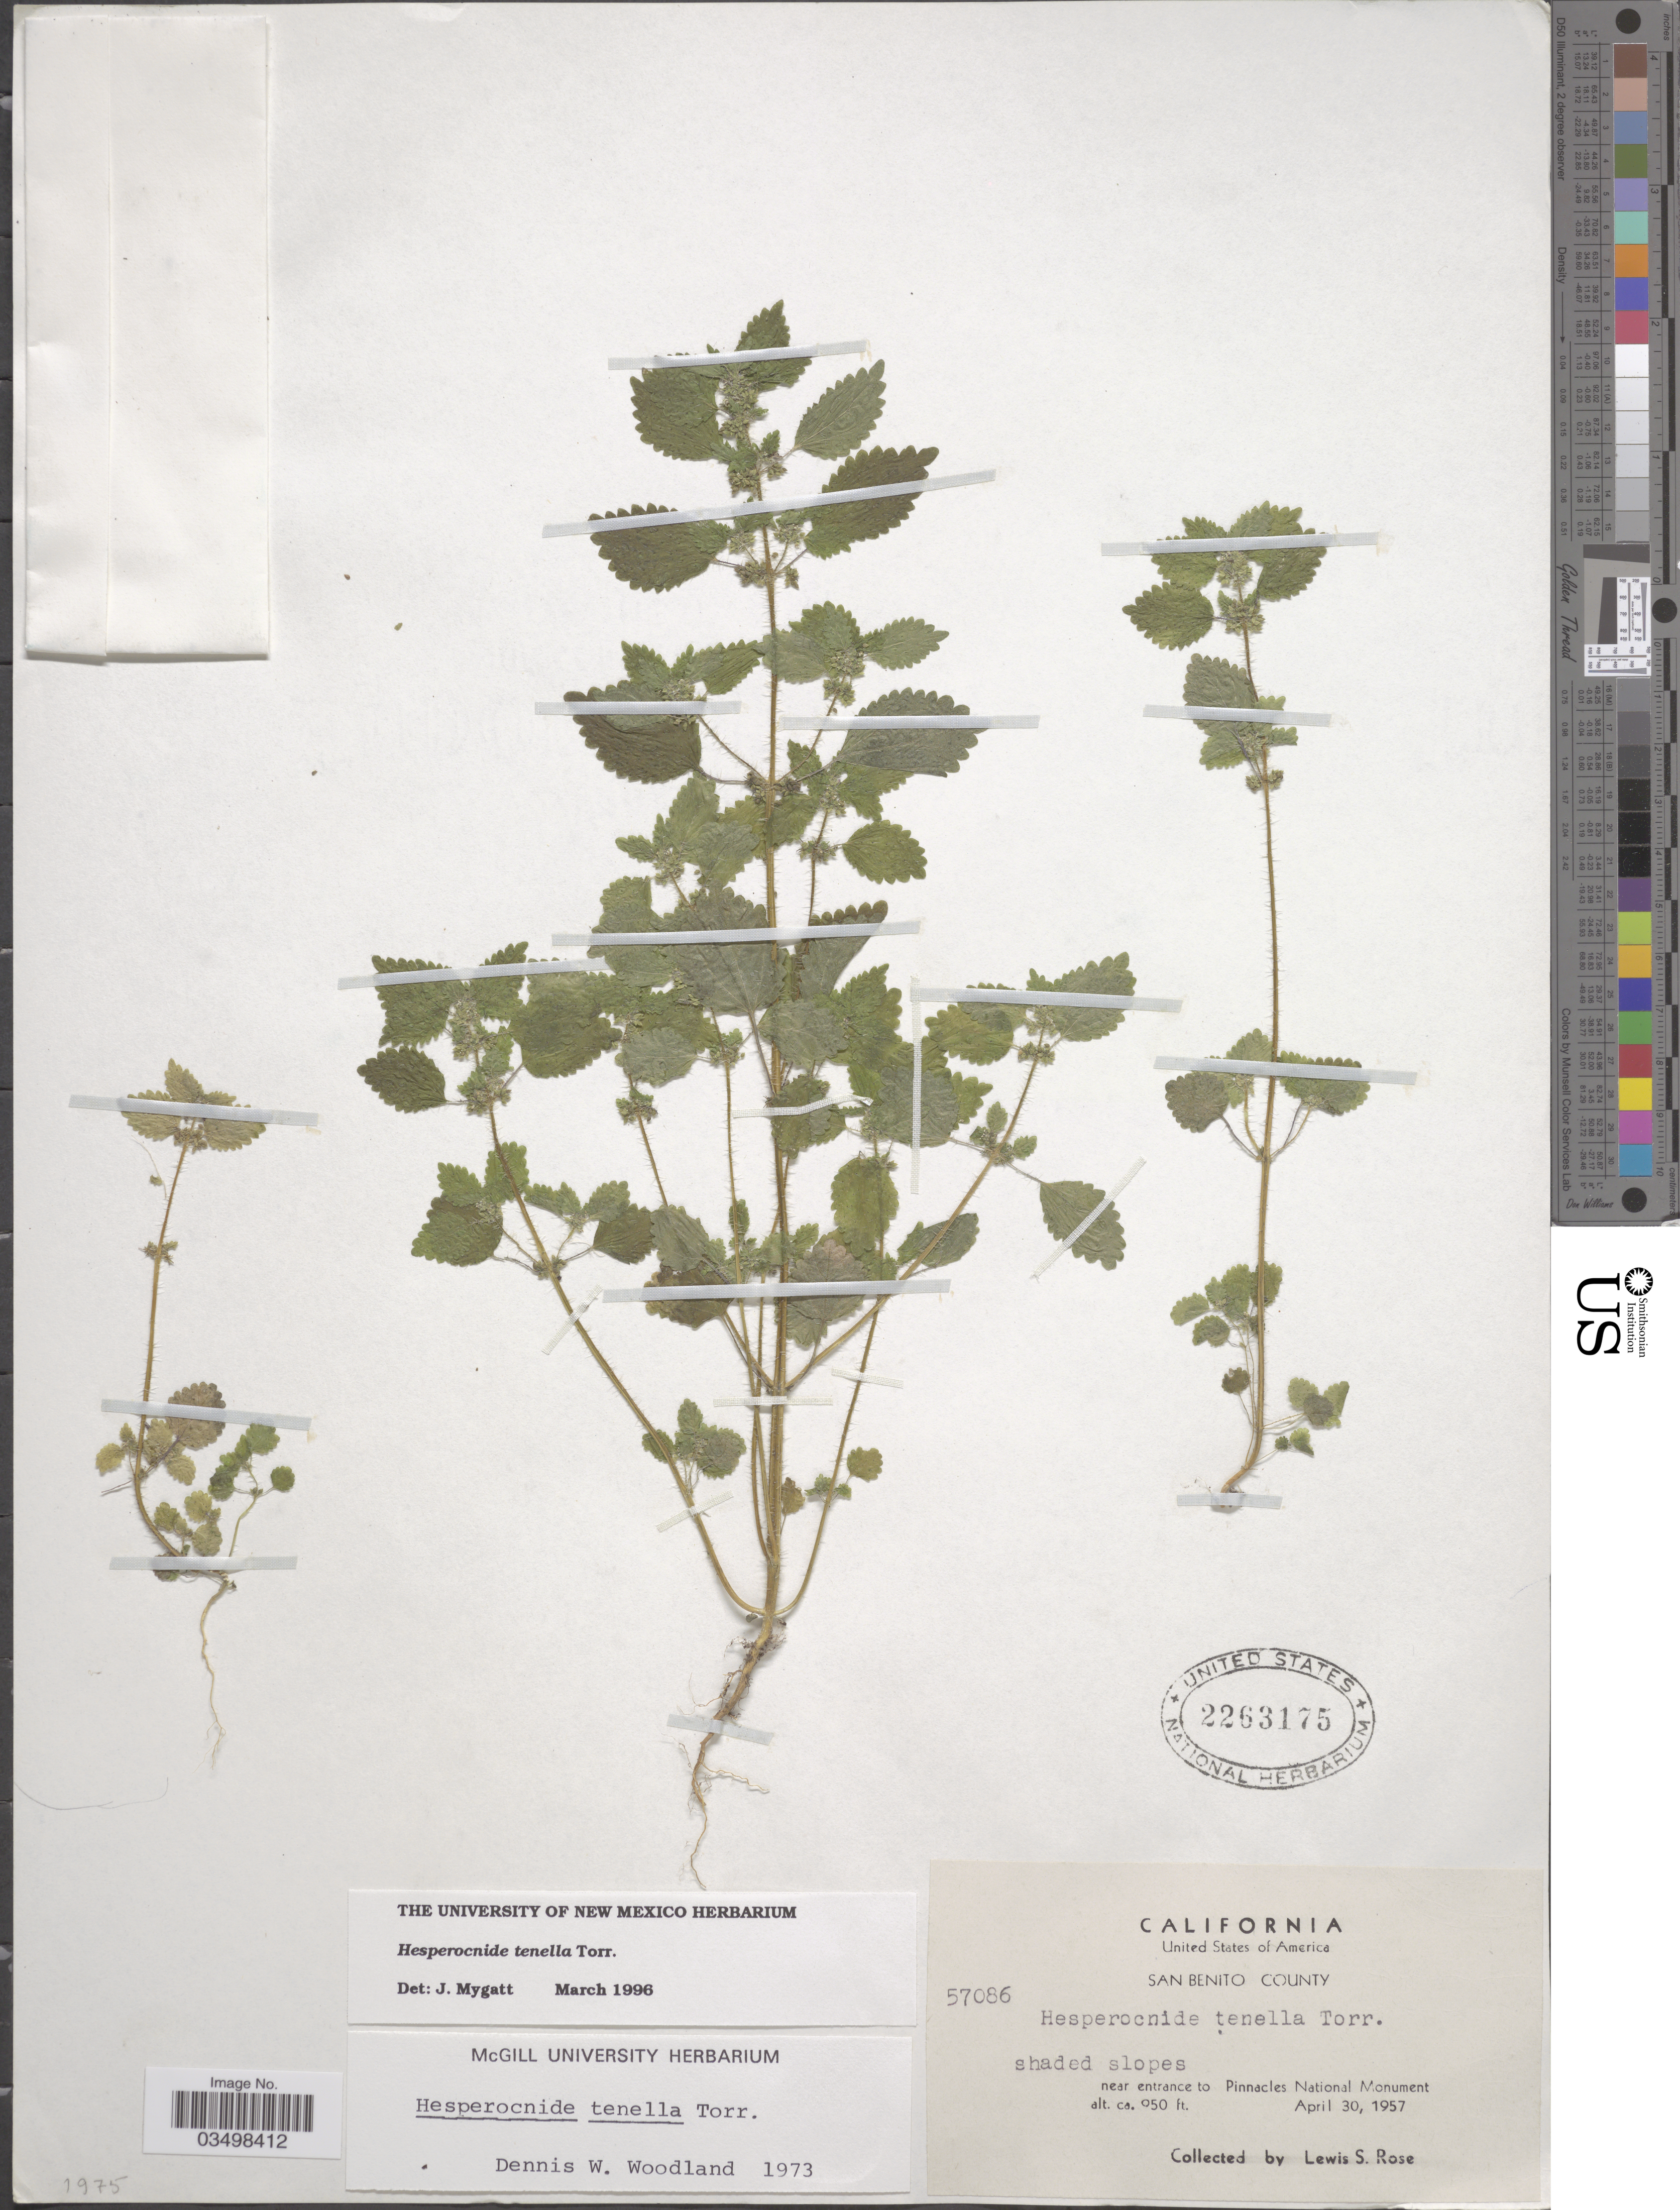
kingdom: Plantae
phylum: Tracheophyta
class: Magnoliopsida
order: Rosales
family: Urticaceae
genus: Hesperocnide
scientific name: Hesperocnide tenella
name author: Torr.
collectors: L. S. Rose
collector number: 57086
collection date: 1957-04-30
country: United States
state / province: California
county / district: San Benito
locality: San Benito County. Near entrance to Pinnacles National Monument.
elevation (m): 15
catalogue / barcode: US 2263175